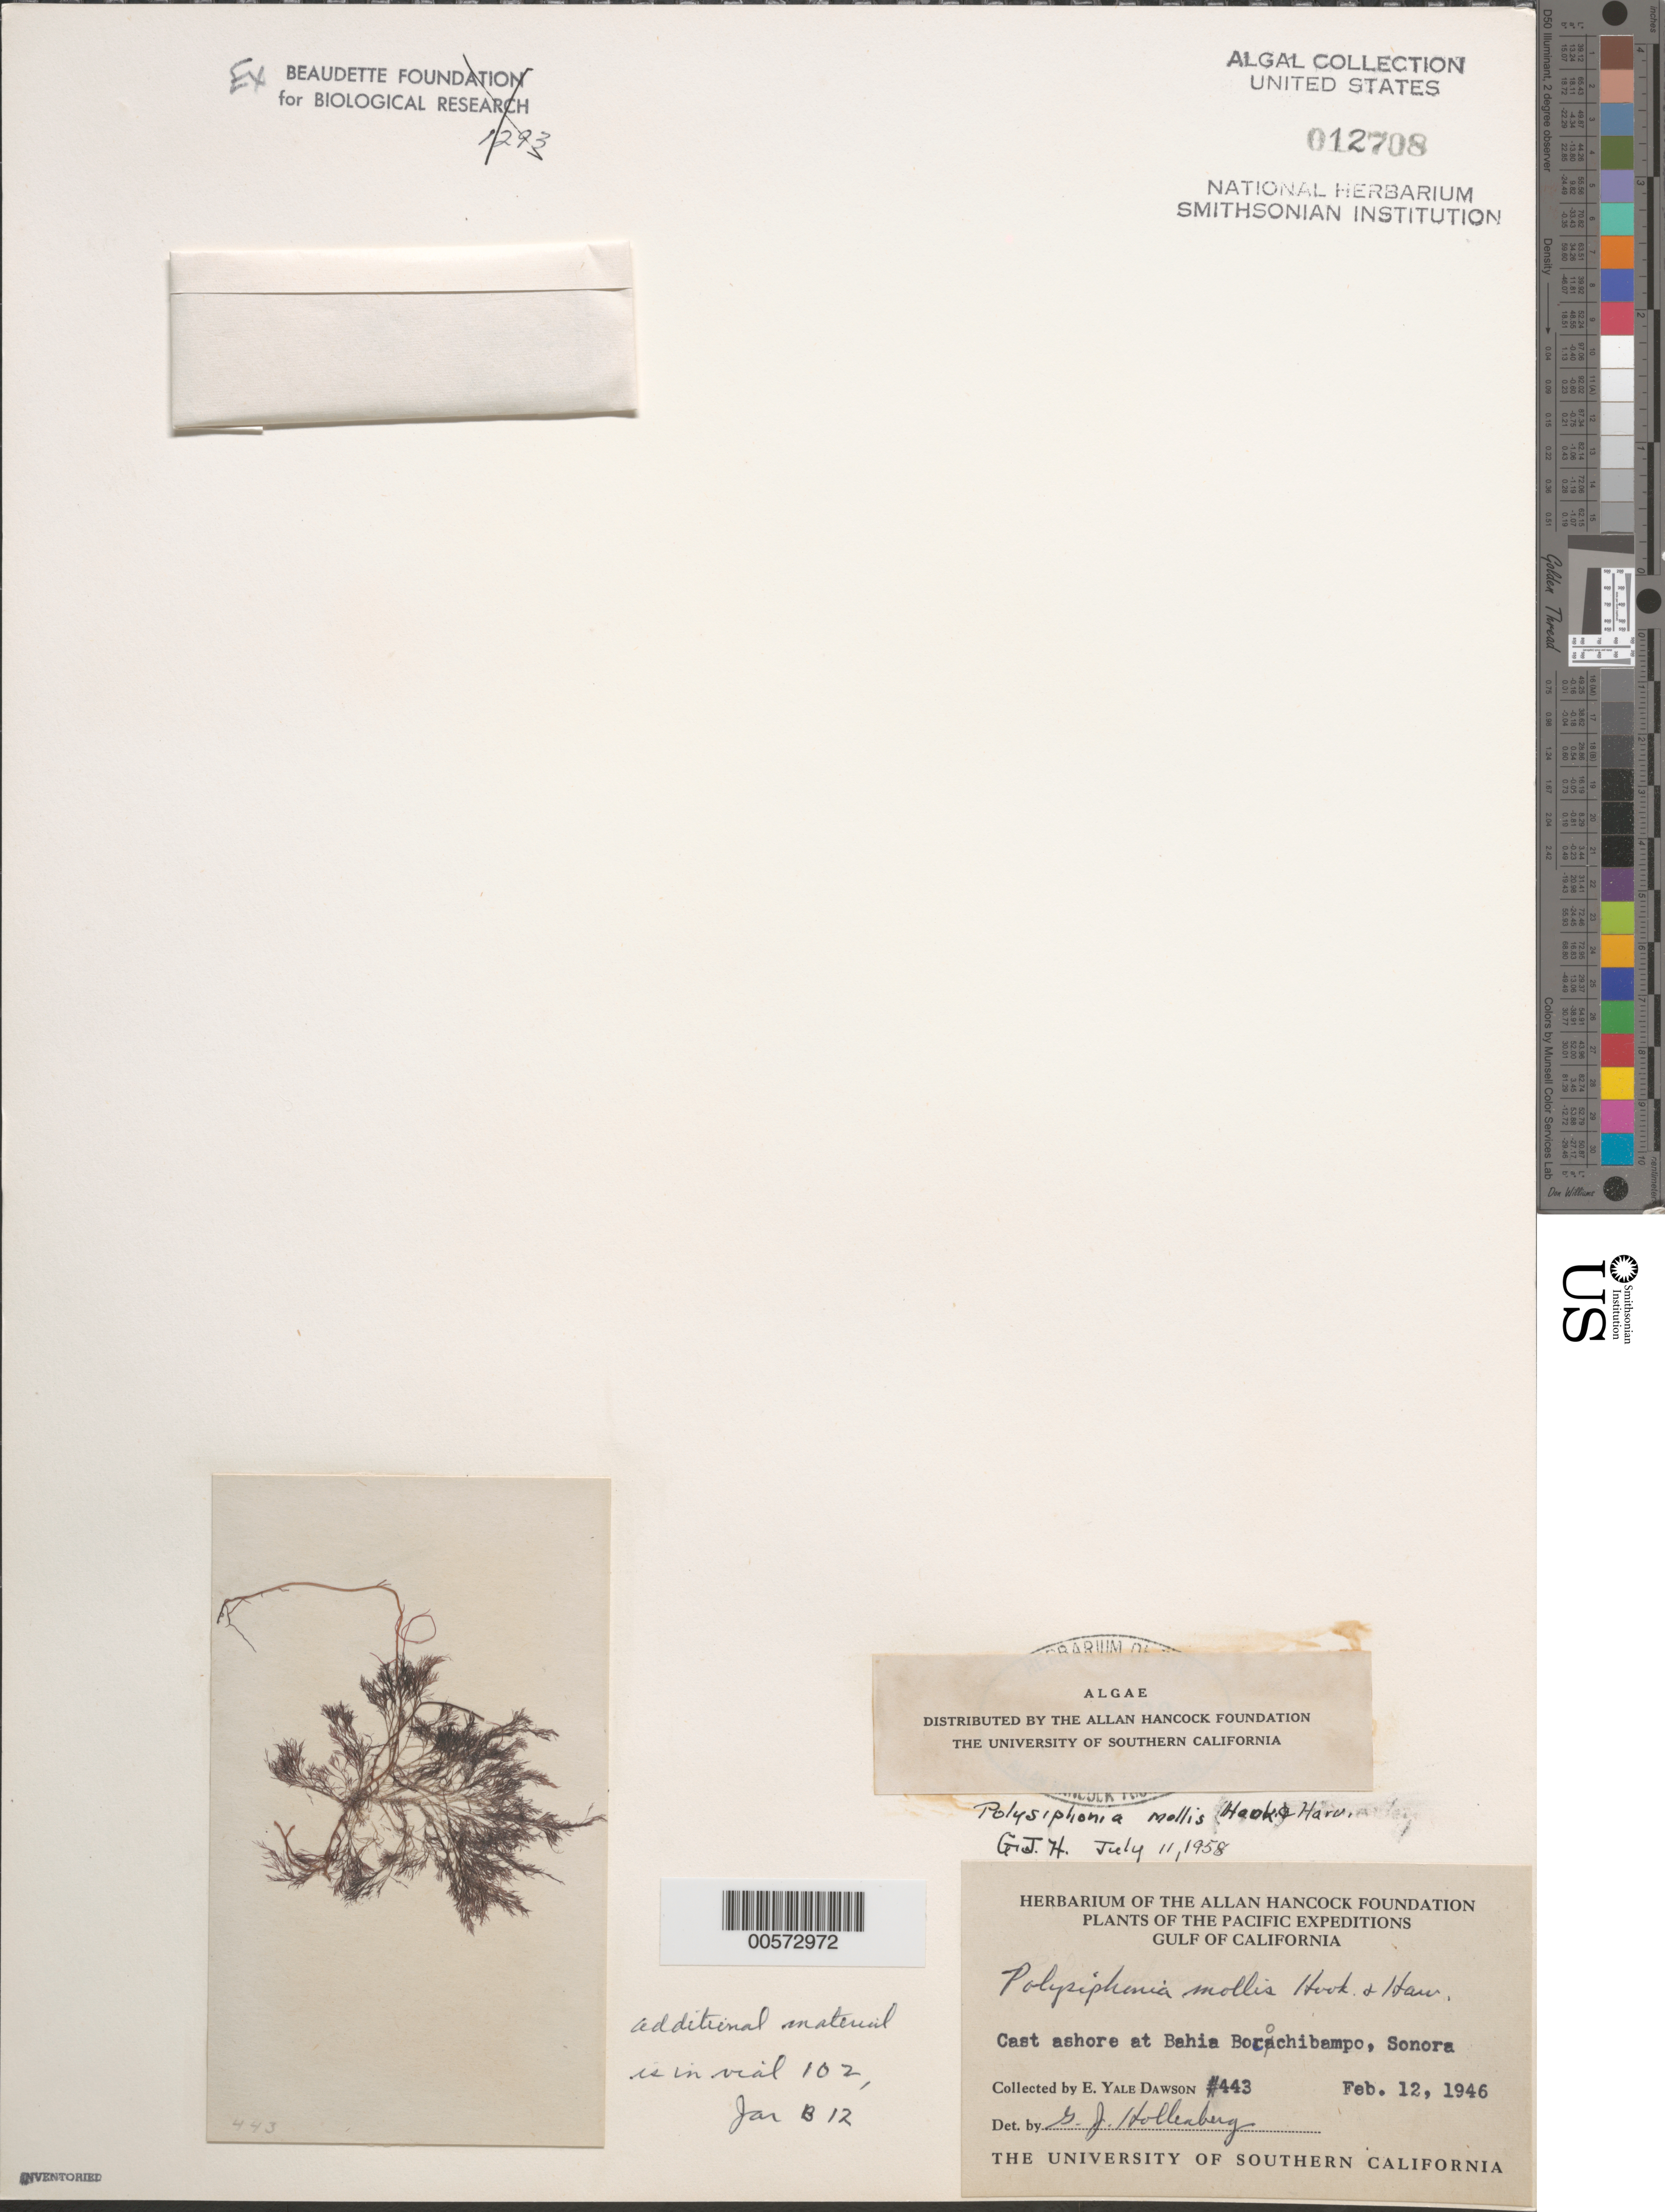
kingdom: Plantae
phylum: Rhodophyta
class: Florideophyceae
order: Ceramiales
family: Rhodomelaceae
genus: Polysiphonia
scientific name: Polysiphonia mollis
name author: Hook. f. & Harv.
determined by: Hollenberg, George J.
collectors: E. Y. Dawson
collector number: EYD 443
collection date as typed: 12 Feb 1946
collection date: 1946-02-12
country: Mexico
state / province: Sonora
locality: Bahia Bocochibampo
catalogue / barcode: US 12708